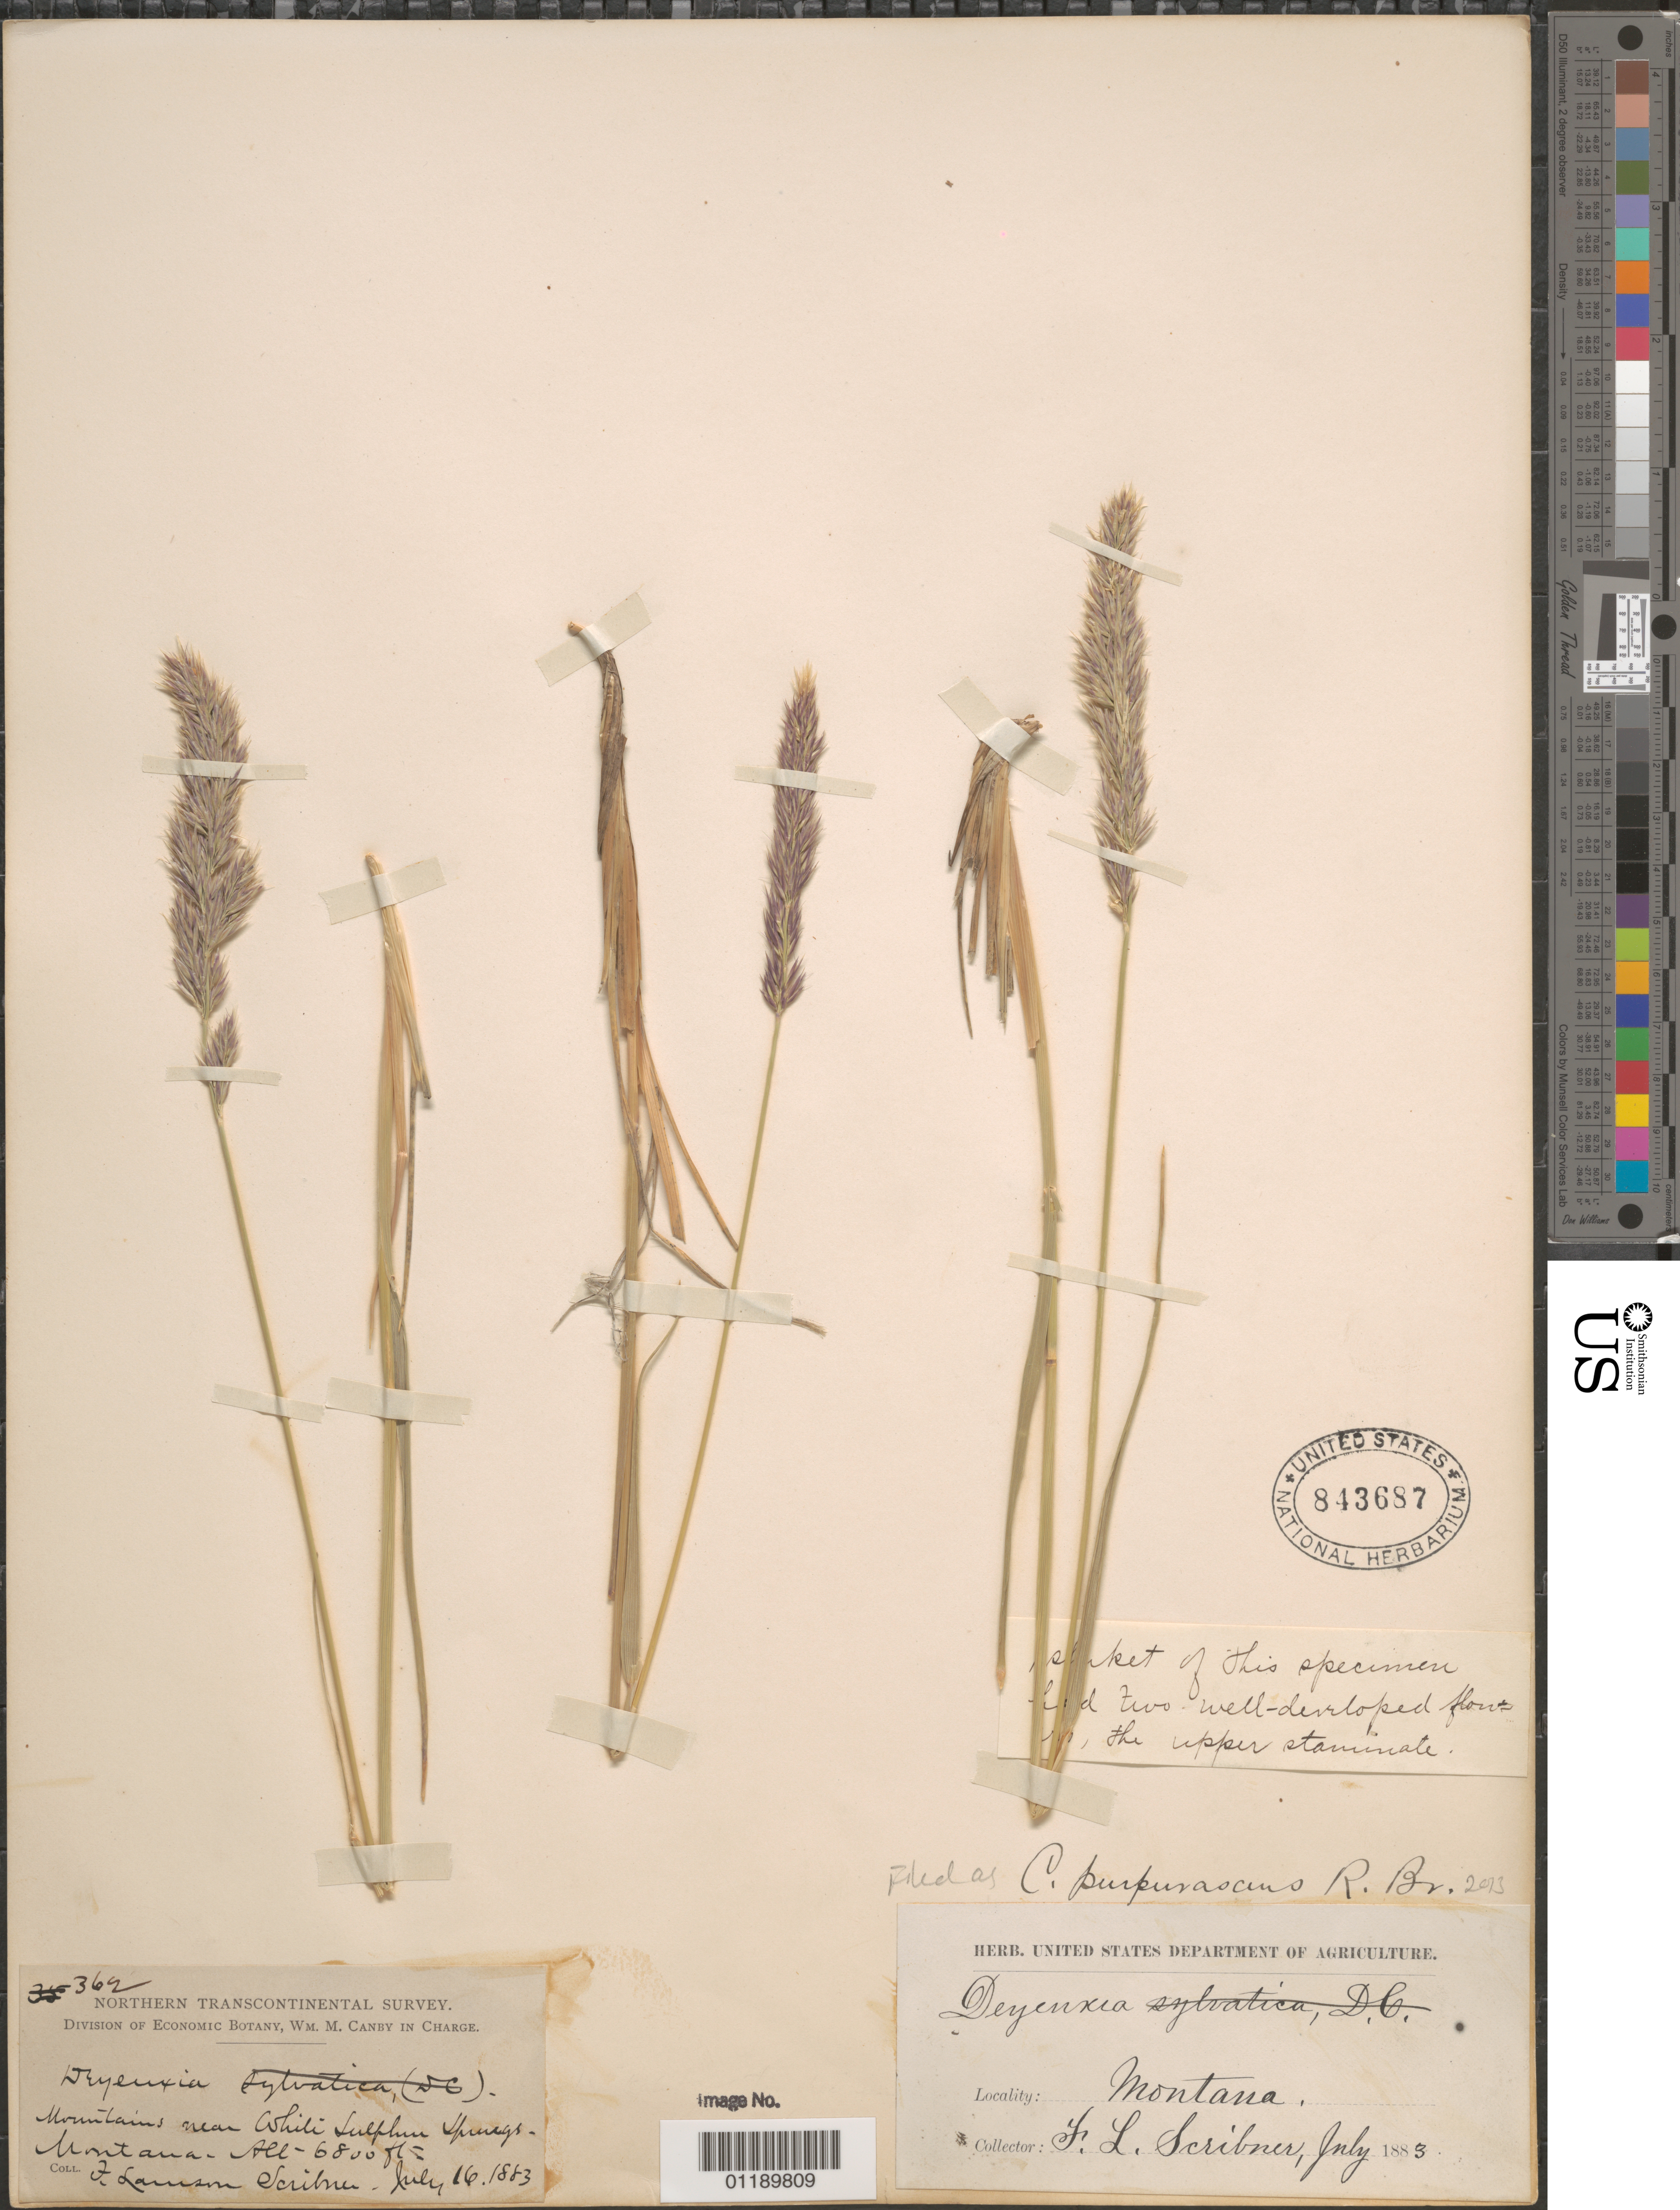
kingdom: Plantae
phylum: Tracheophyta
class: Liliopsida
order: Poales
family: Poaceae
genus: Calamagrostis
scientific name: Calamagrostis purpurascens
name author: R. Br.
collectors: F. L. Scribner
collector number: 362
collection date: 1883-07-16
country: United States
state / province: Montana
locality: Mountains near White Sulphur Springs.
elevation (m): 2073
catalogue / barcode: US 843687